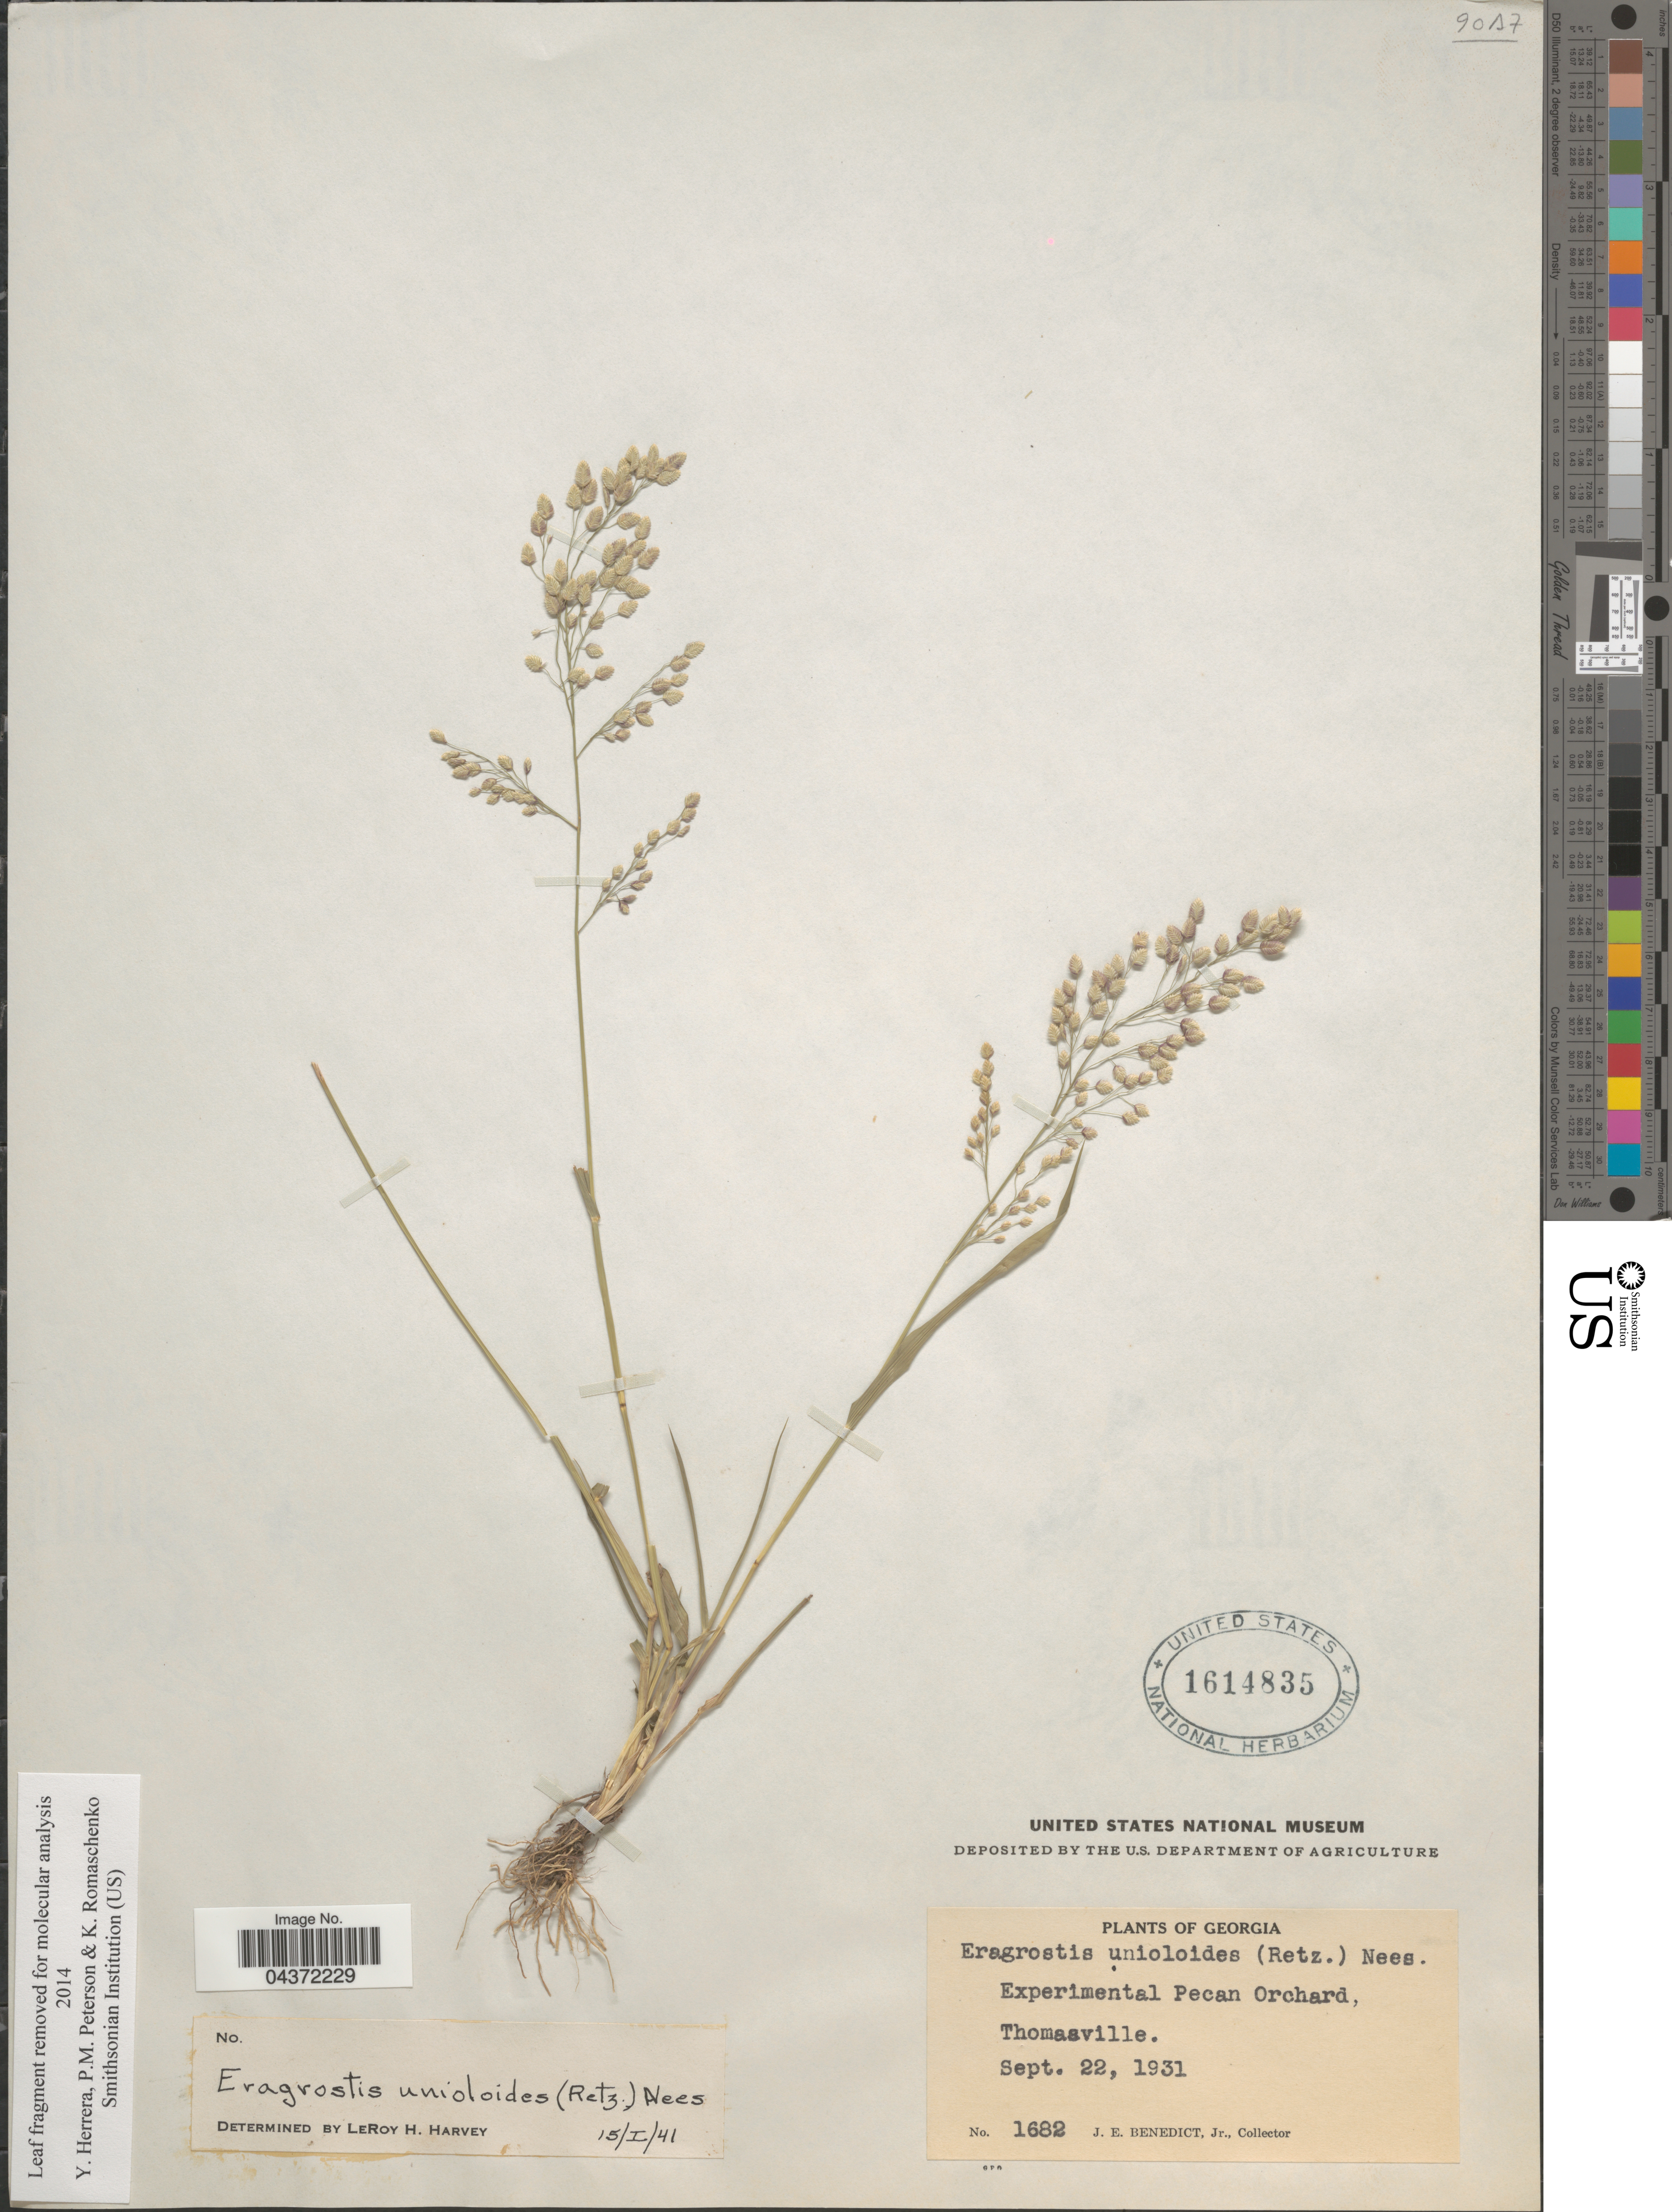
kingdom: Plantae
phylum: Tracheophyta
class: Liliopsida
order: Poales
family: Poaceae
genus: Eragrostis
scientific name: Eragrostis unioloides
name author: (Retz.) Nees ex Steud.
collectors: J. Benedict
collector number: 1682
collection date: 1931-09-22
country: United States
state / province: Georgia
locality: Experimental Pecan Orchard, Thomasville.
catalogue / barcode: US 1614835